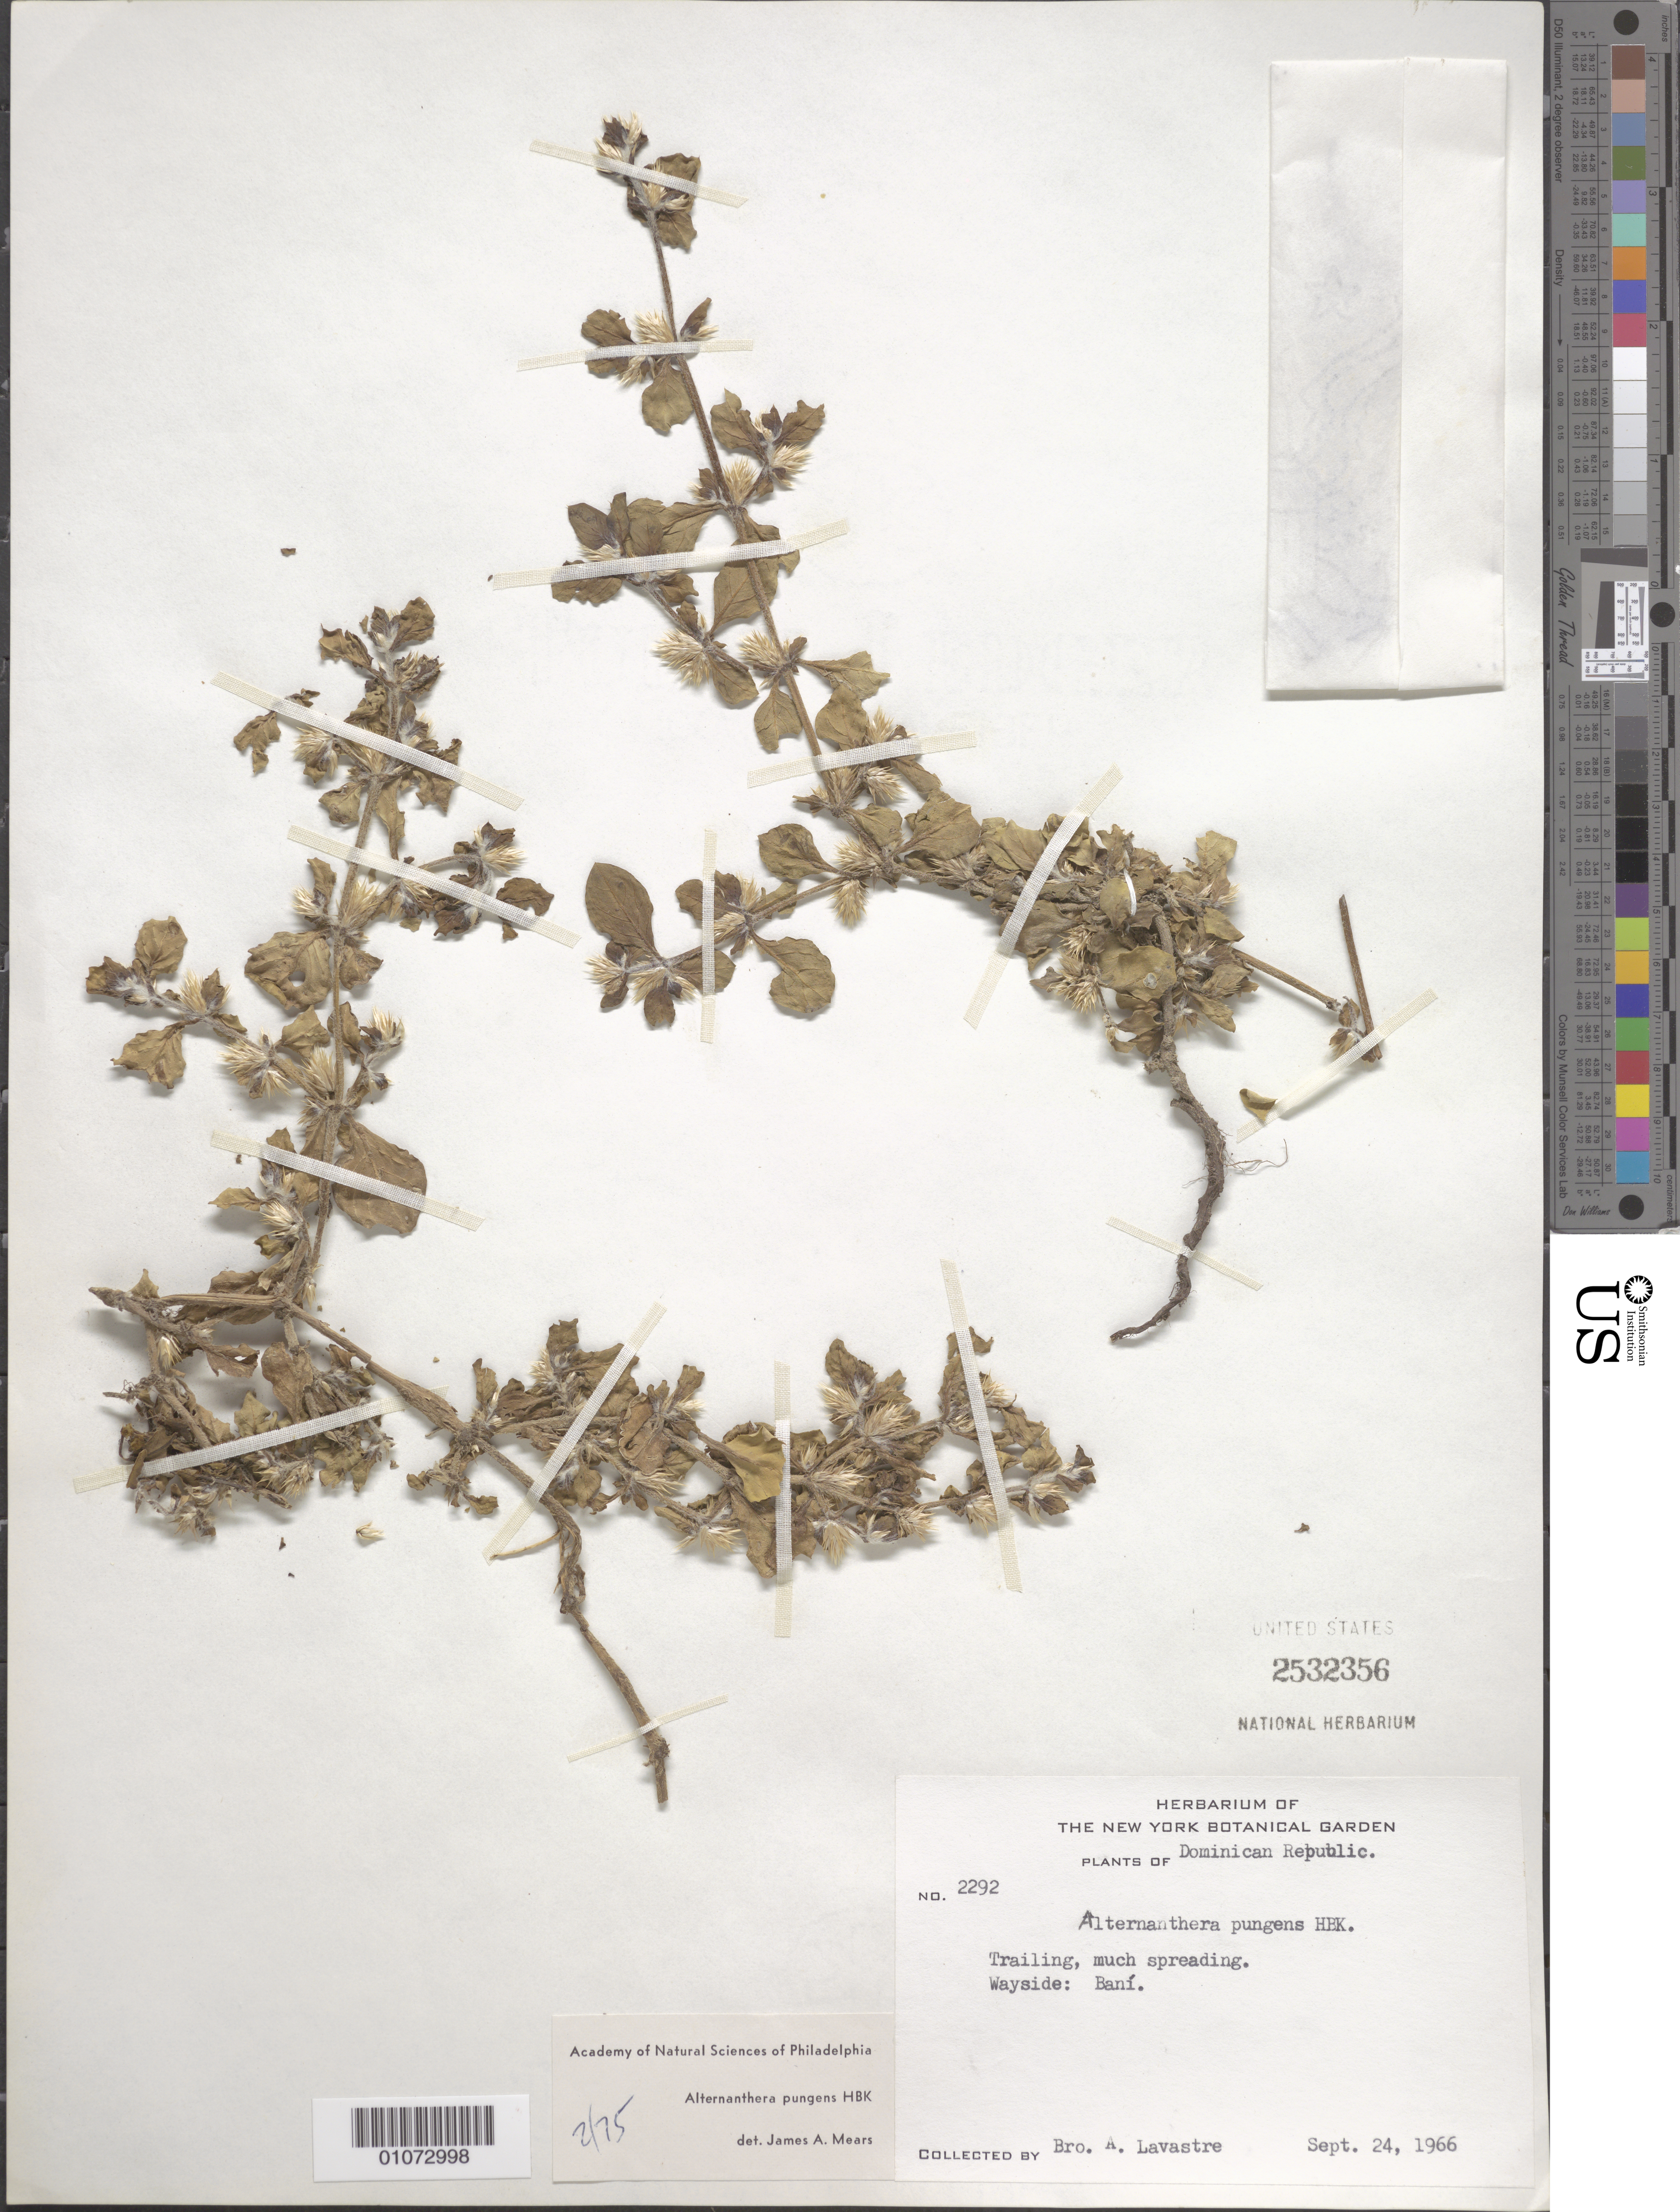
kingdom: Plantae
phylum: Tracheophyta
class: Magnoliopsida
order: Caryophyllales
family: Amaranthaceae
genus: Alternanthera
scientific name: Alternanthera pungens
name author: Kunth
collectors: B. Lavastre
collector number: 2292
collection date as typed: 24 Sep 1966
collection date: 1966-09-24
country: Dominican Republic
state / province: Peravia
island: Hispaniola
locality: Wayside: Bani.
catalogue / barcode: US 2532356